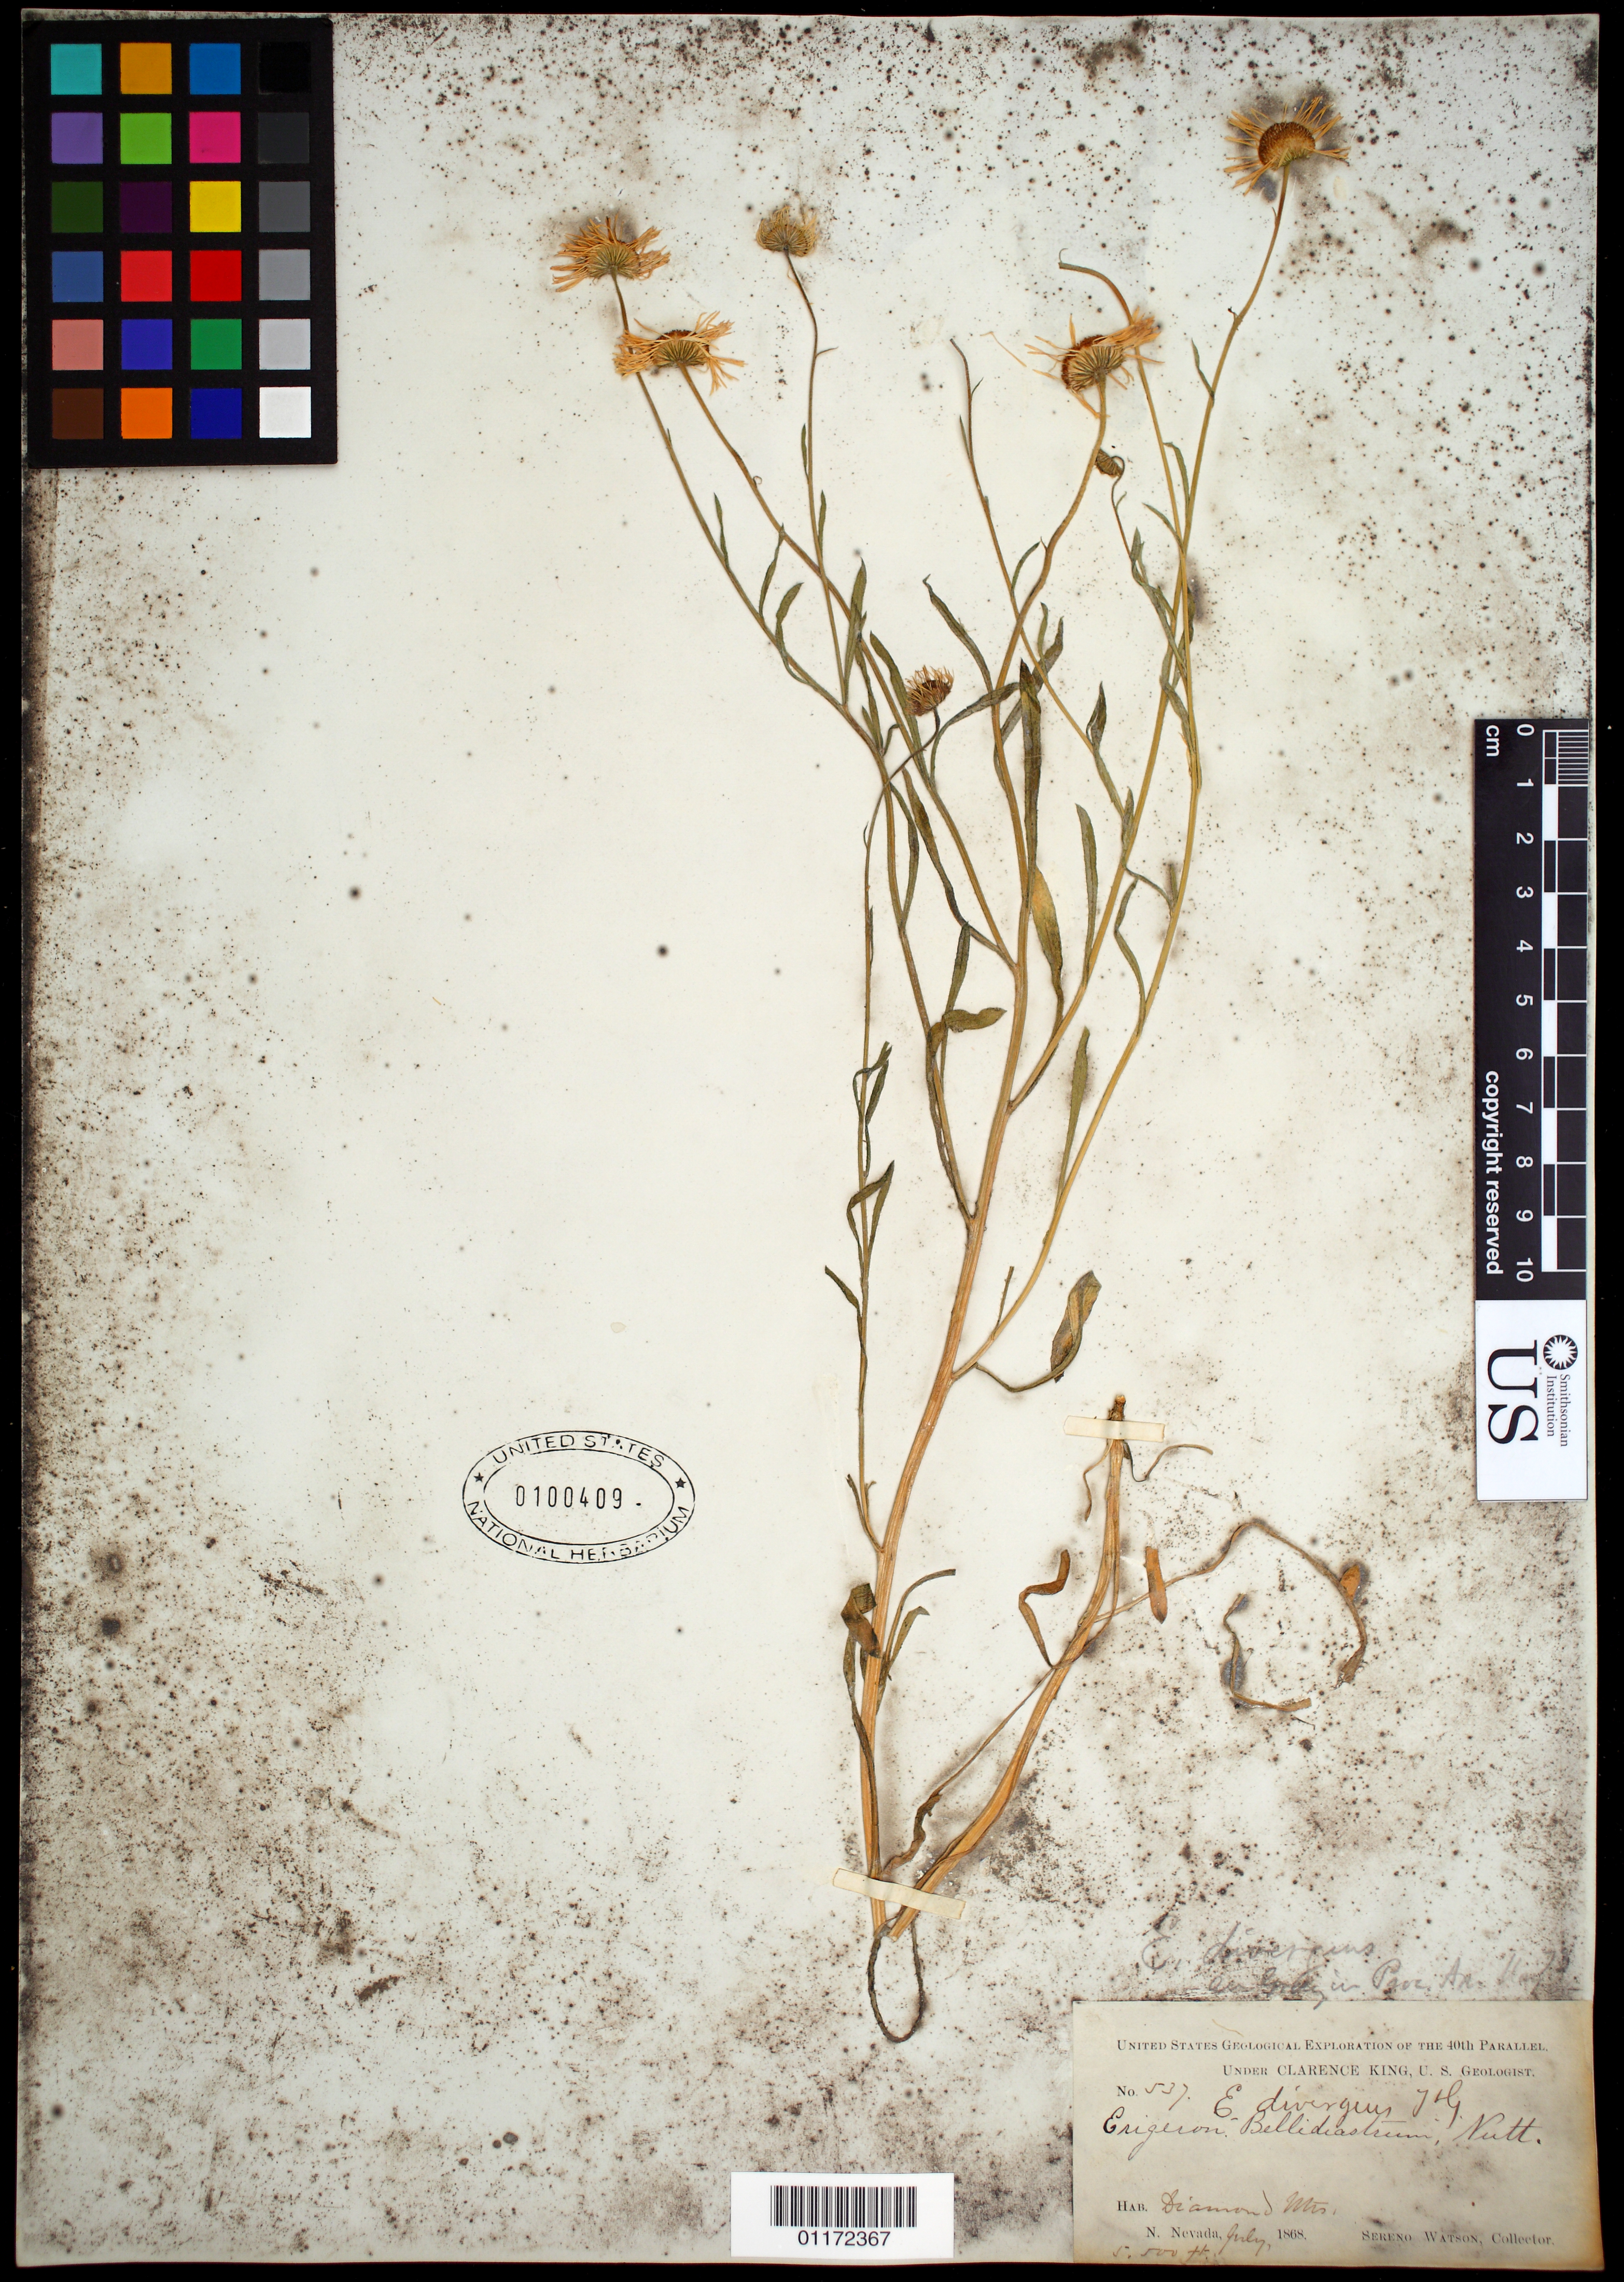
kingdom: Plantae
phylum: Tracheophyta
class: Magnoliopsida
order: Asterales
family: Asteraceae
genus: Erigeron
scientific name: Erigeron divergens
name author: Torr. & A. Gray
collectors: S. Watson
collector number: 537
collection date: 1868-07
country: United States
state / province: Nevada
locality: Diamond Mts.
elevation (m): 1676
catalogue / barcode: US 100409